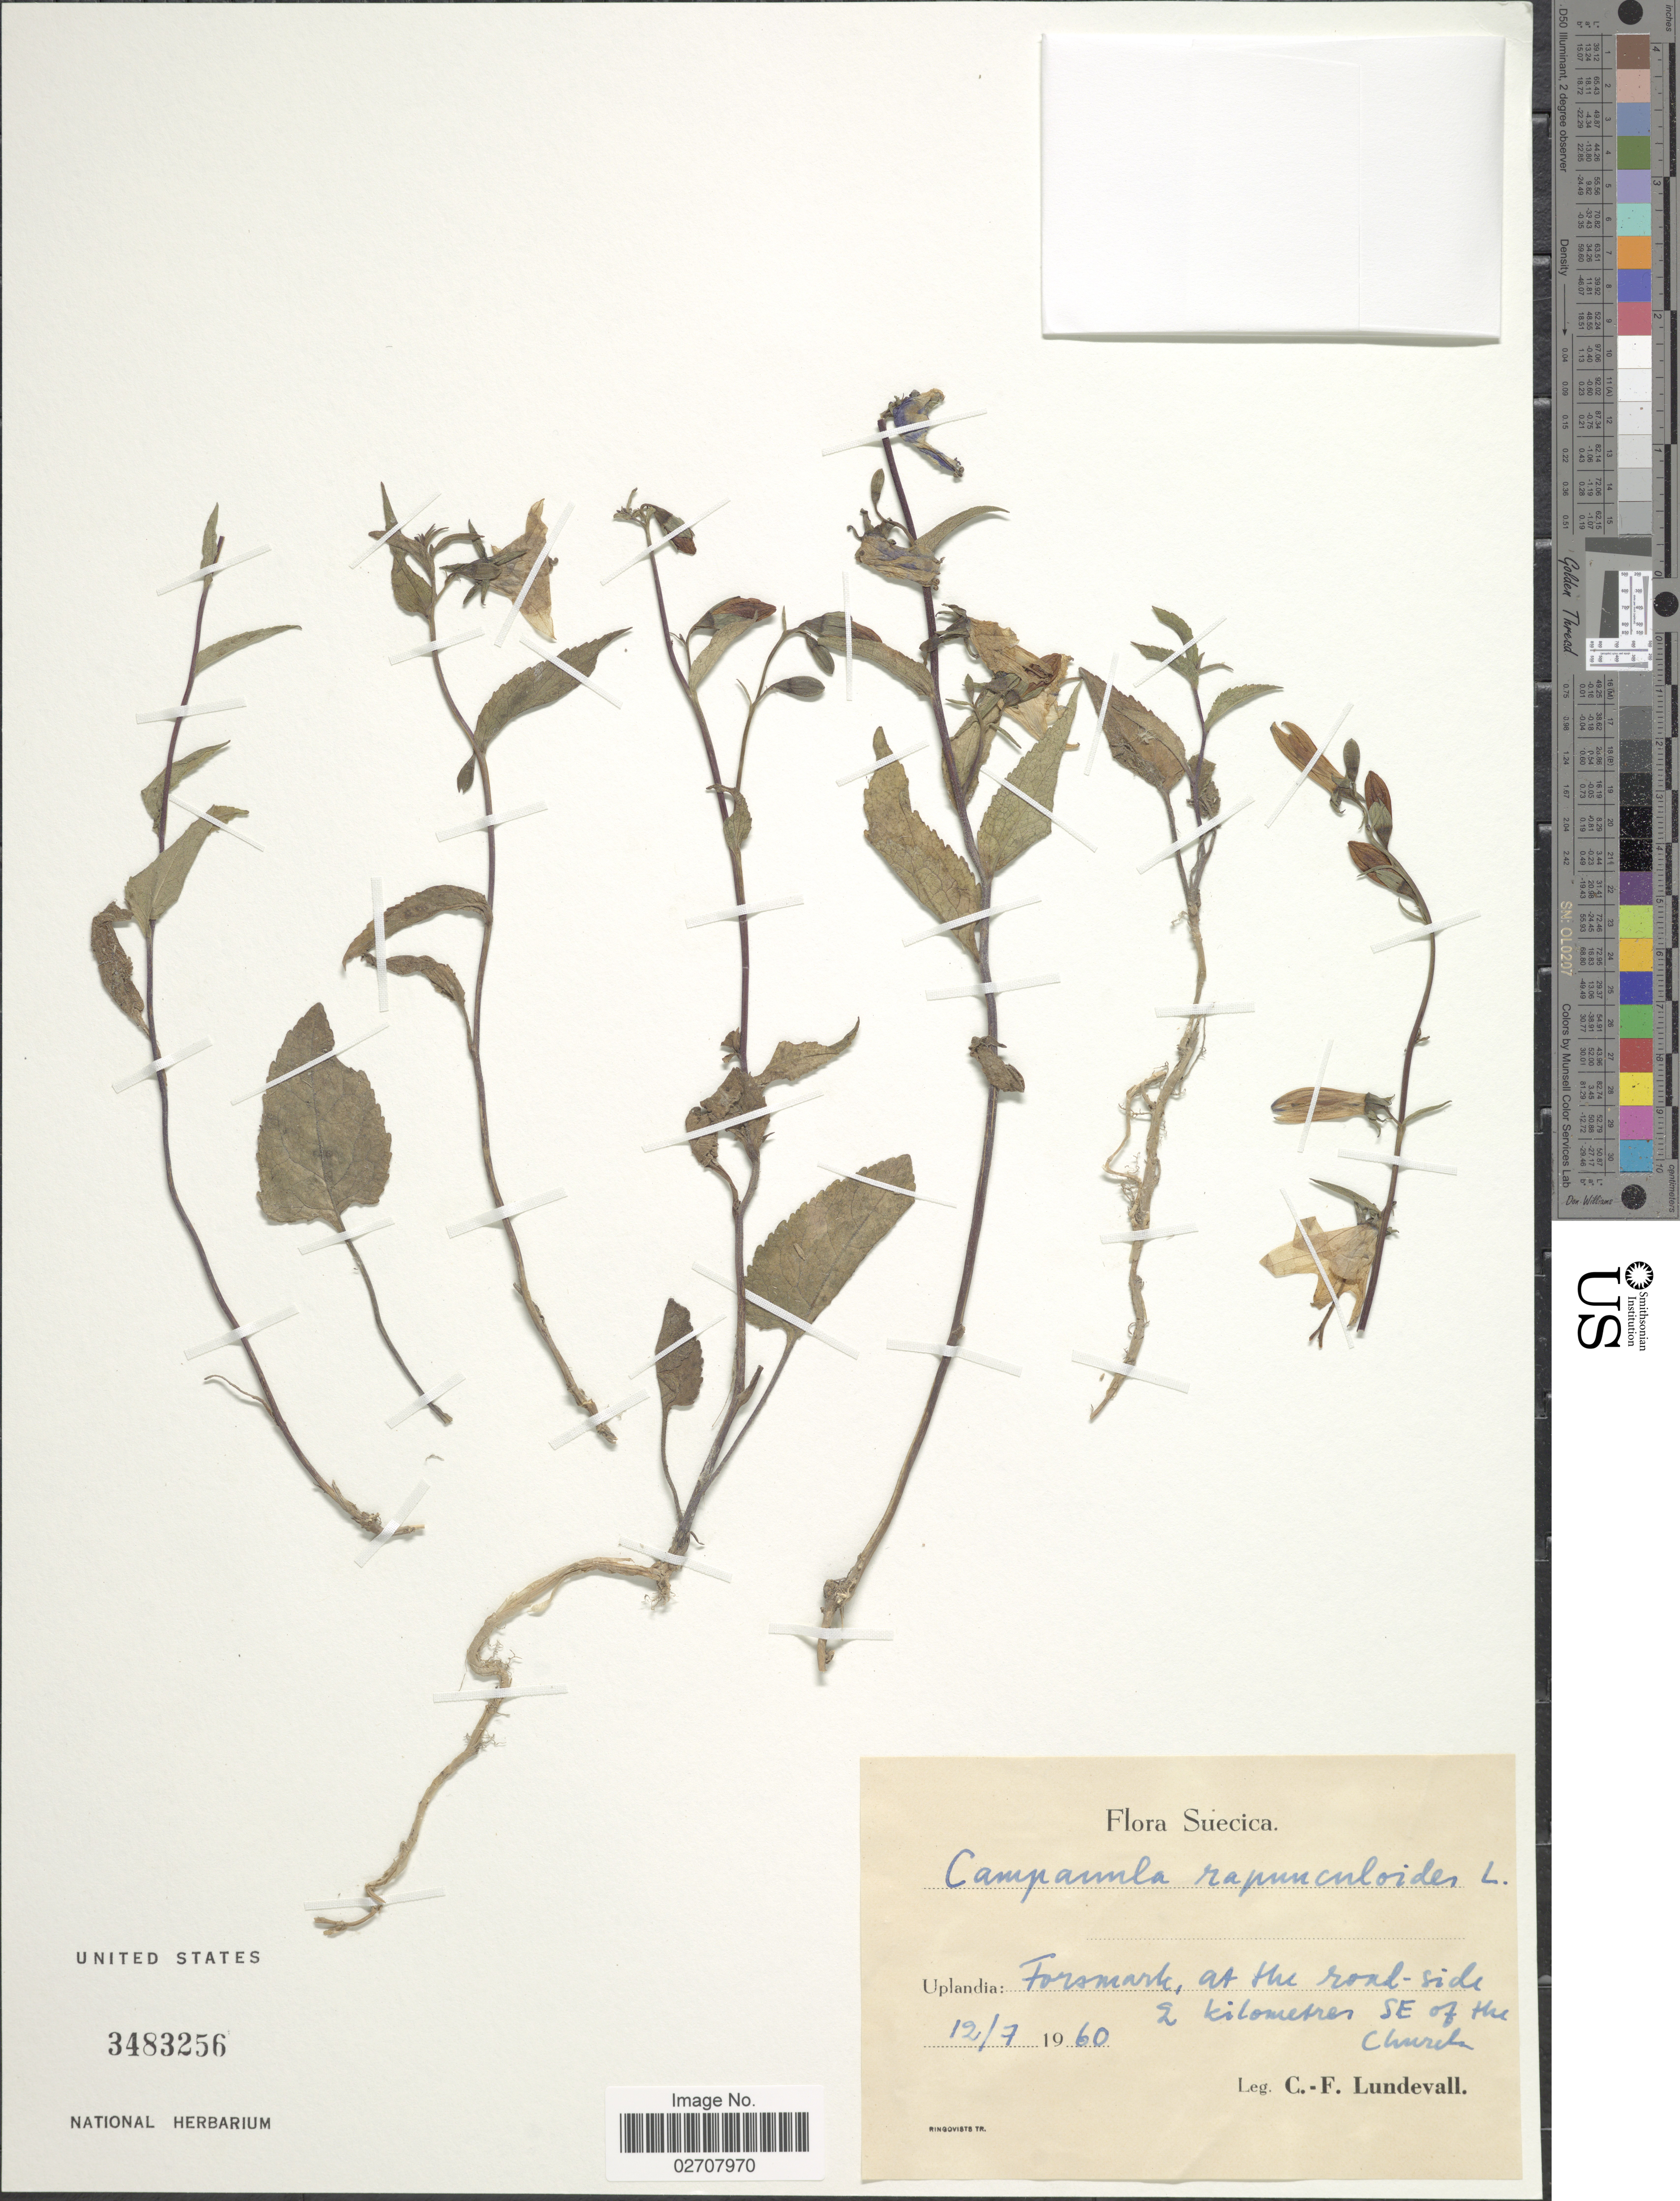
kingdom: Plantae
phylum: Tracheophyta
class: Magnoliopsida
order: Asterales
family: Campanulaceae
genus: Campanula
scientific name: Campanula rapunculoides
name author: L.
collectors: C. Lundevall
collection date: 1960-07-12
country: Sweden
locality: Uplandia: Forsmark, at the road side 2 kilomters SE of the Church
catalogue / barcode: US 3483256